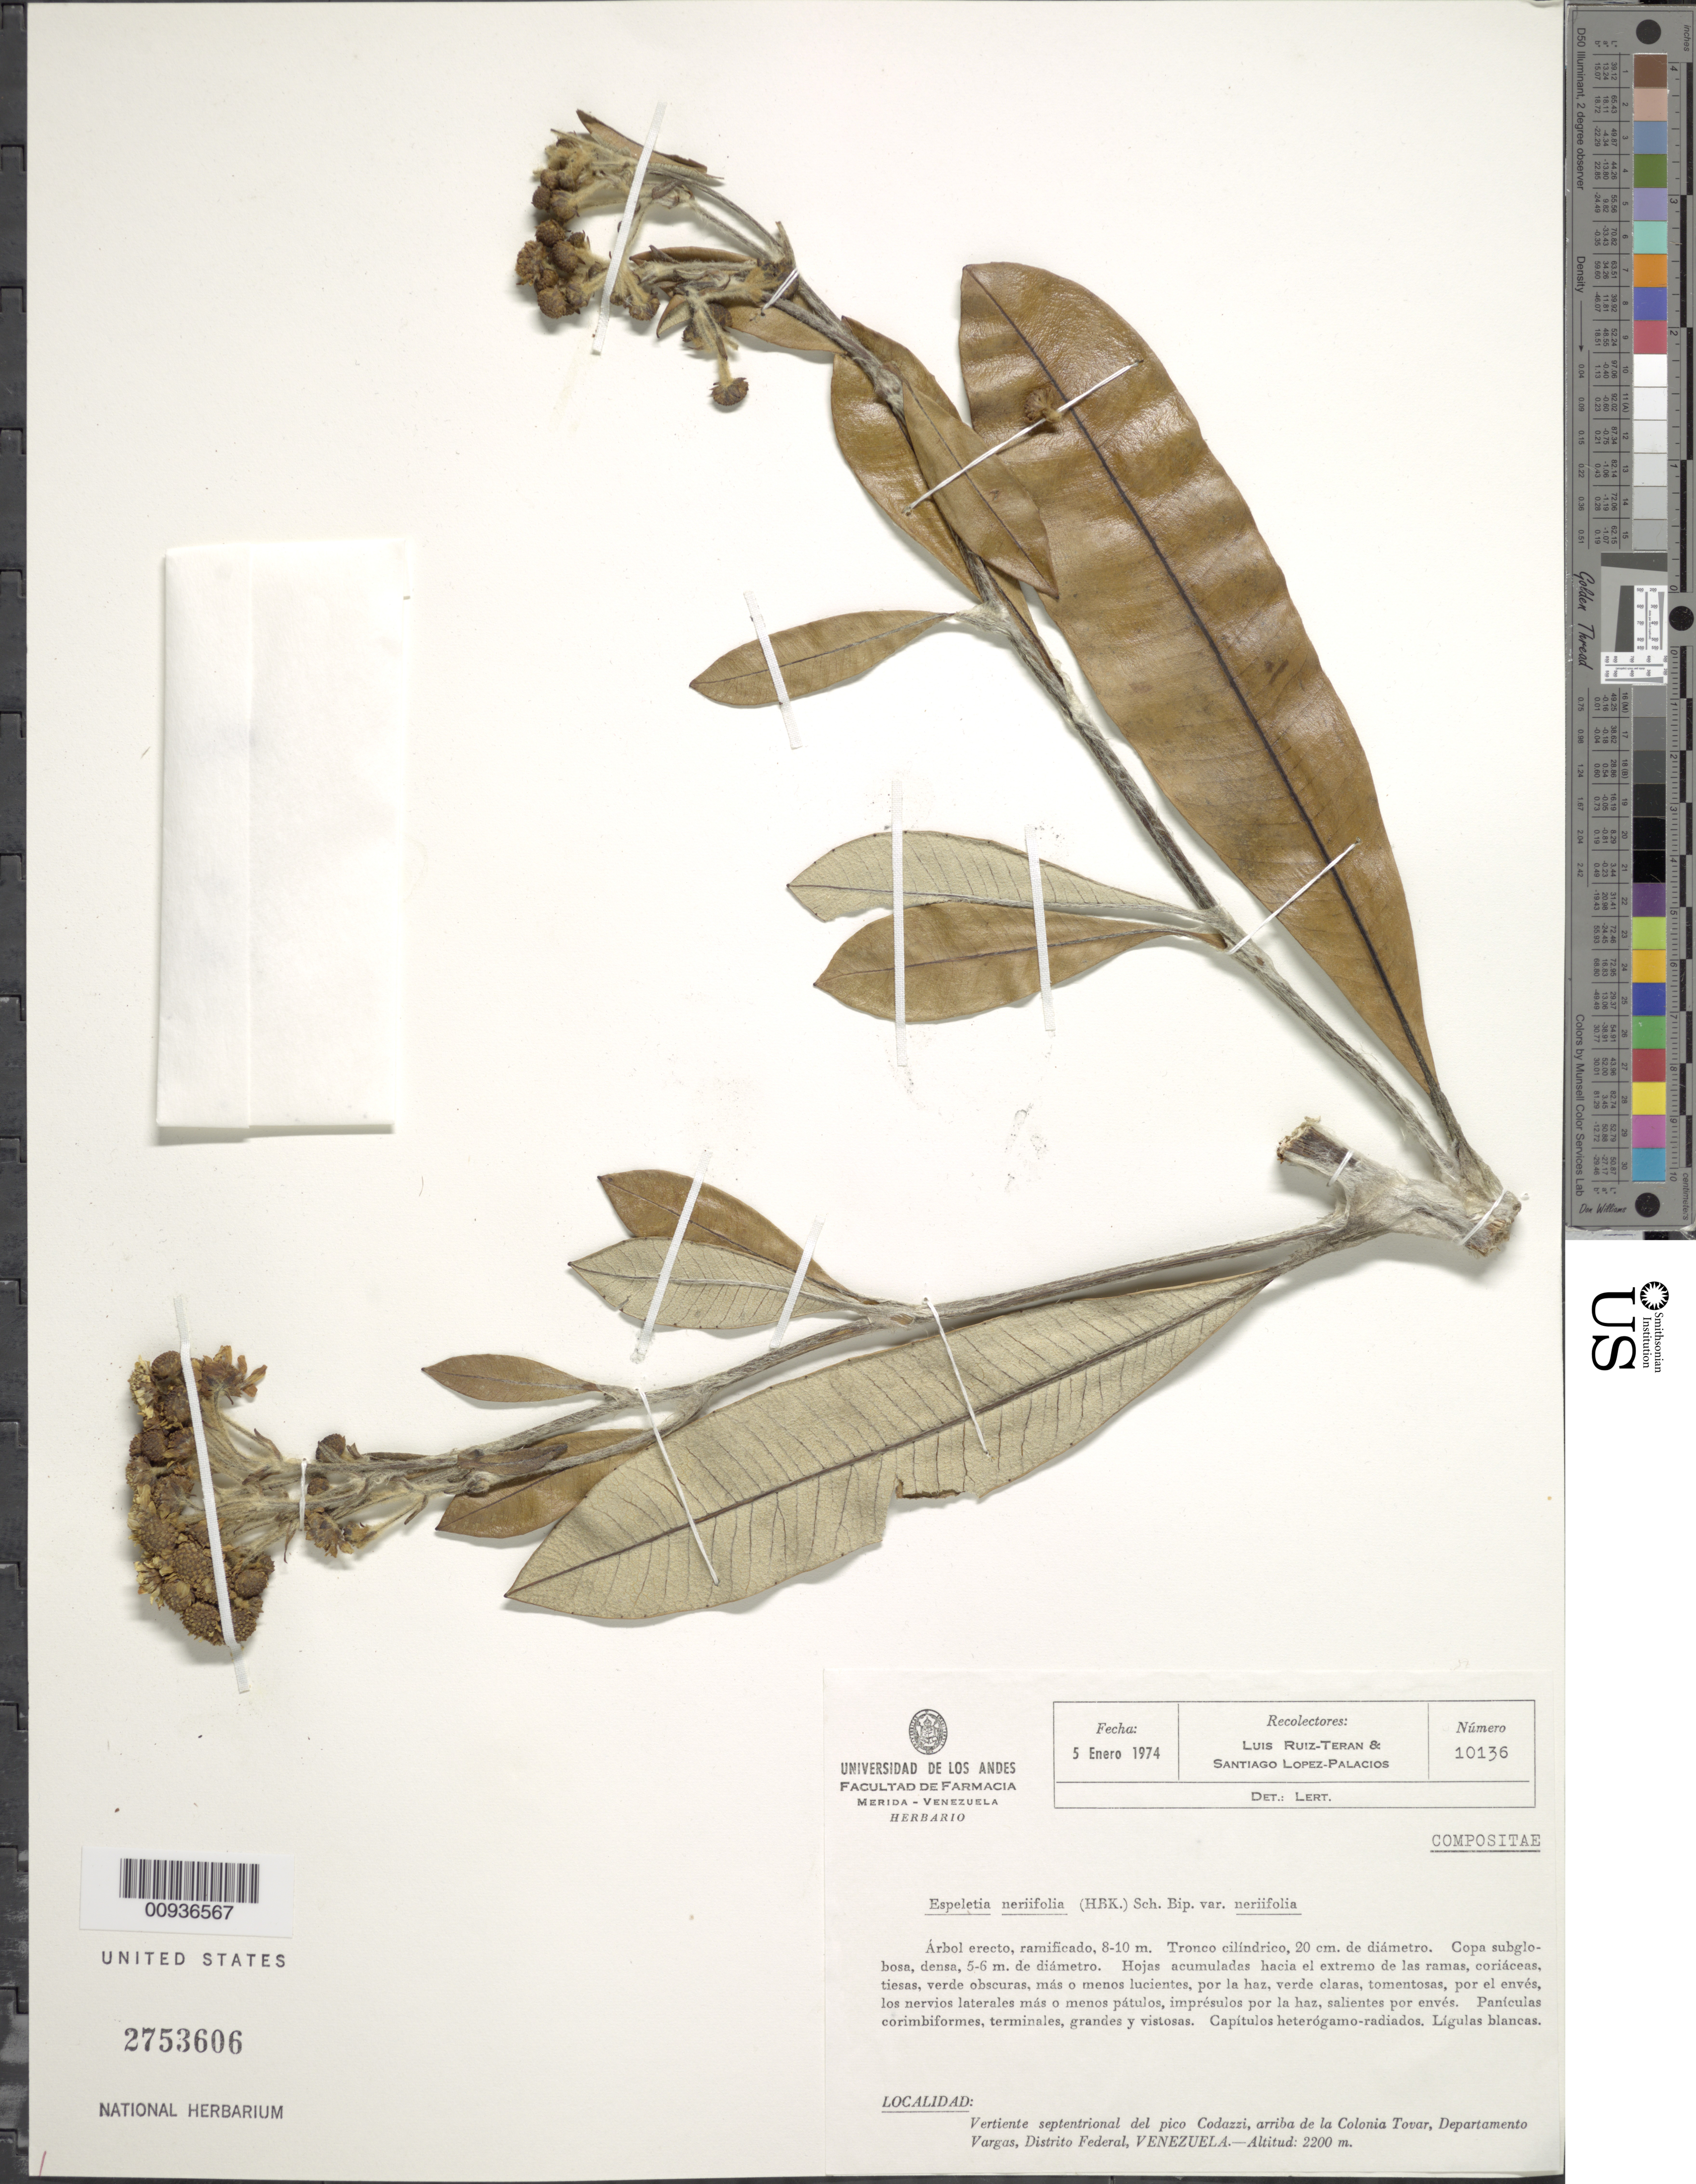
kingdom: Plantae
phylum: Tracheophyta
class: Magnoliopsida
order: Asterales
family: Asteraceae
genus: Libanothamnus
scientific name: Libanothamnus neriifolius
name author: (Sch. Bip. ex Wedd.) Ernst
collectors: L. E. Ruíz-Terán & S. López-Palacios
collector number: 10136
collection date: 1974-01-05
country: Venezuela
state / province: Vargas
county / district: Vargas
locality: Vertiente septentrional del pico Codazzi, arriba de la Colonia Tovar,.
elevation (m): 2200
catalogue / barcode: US 2753606